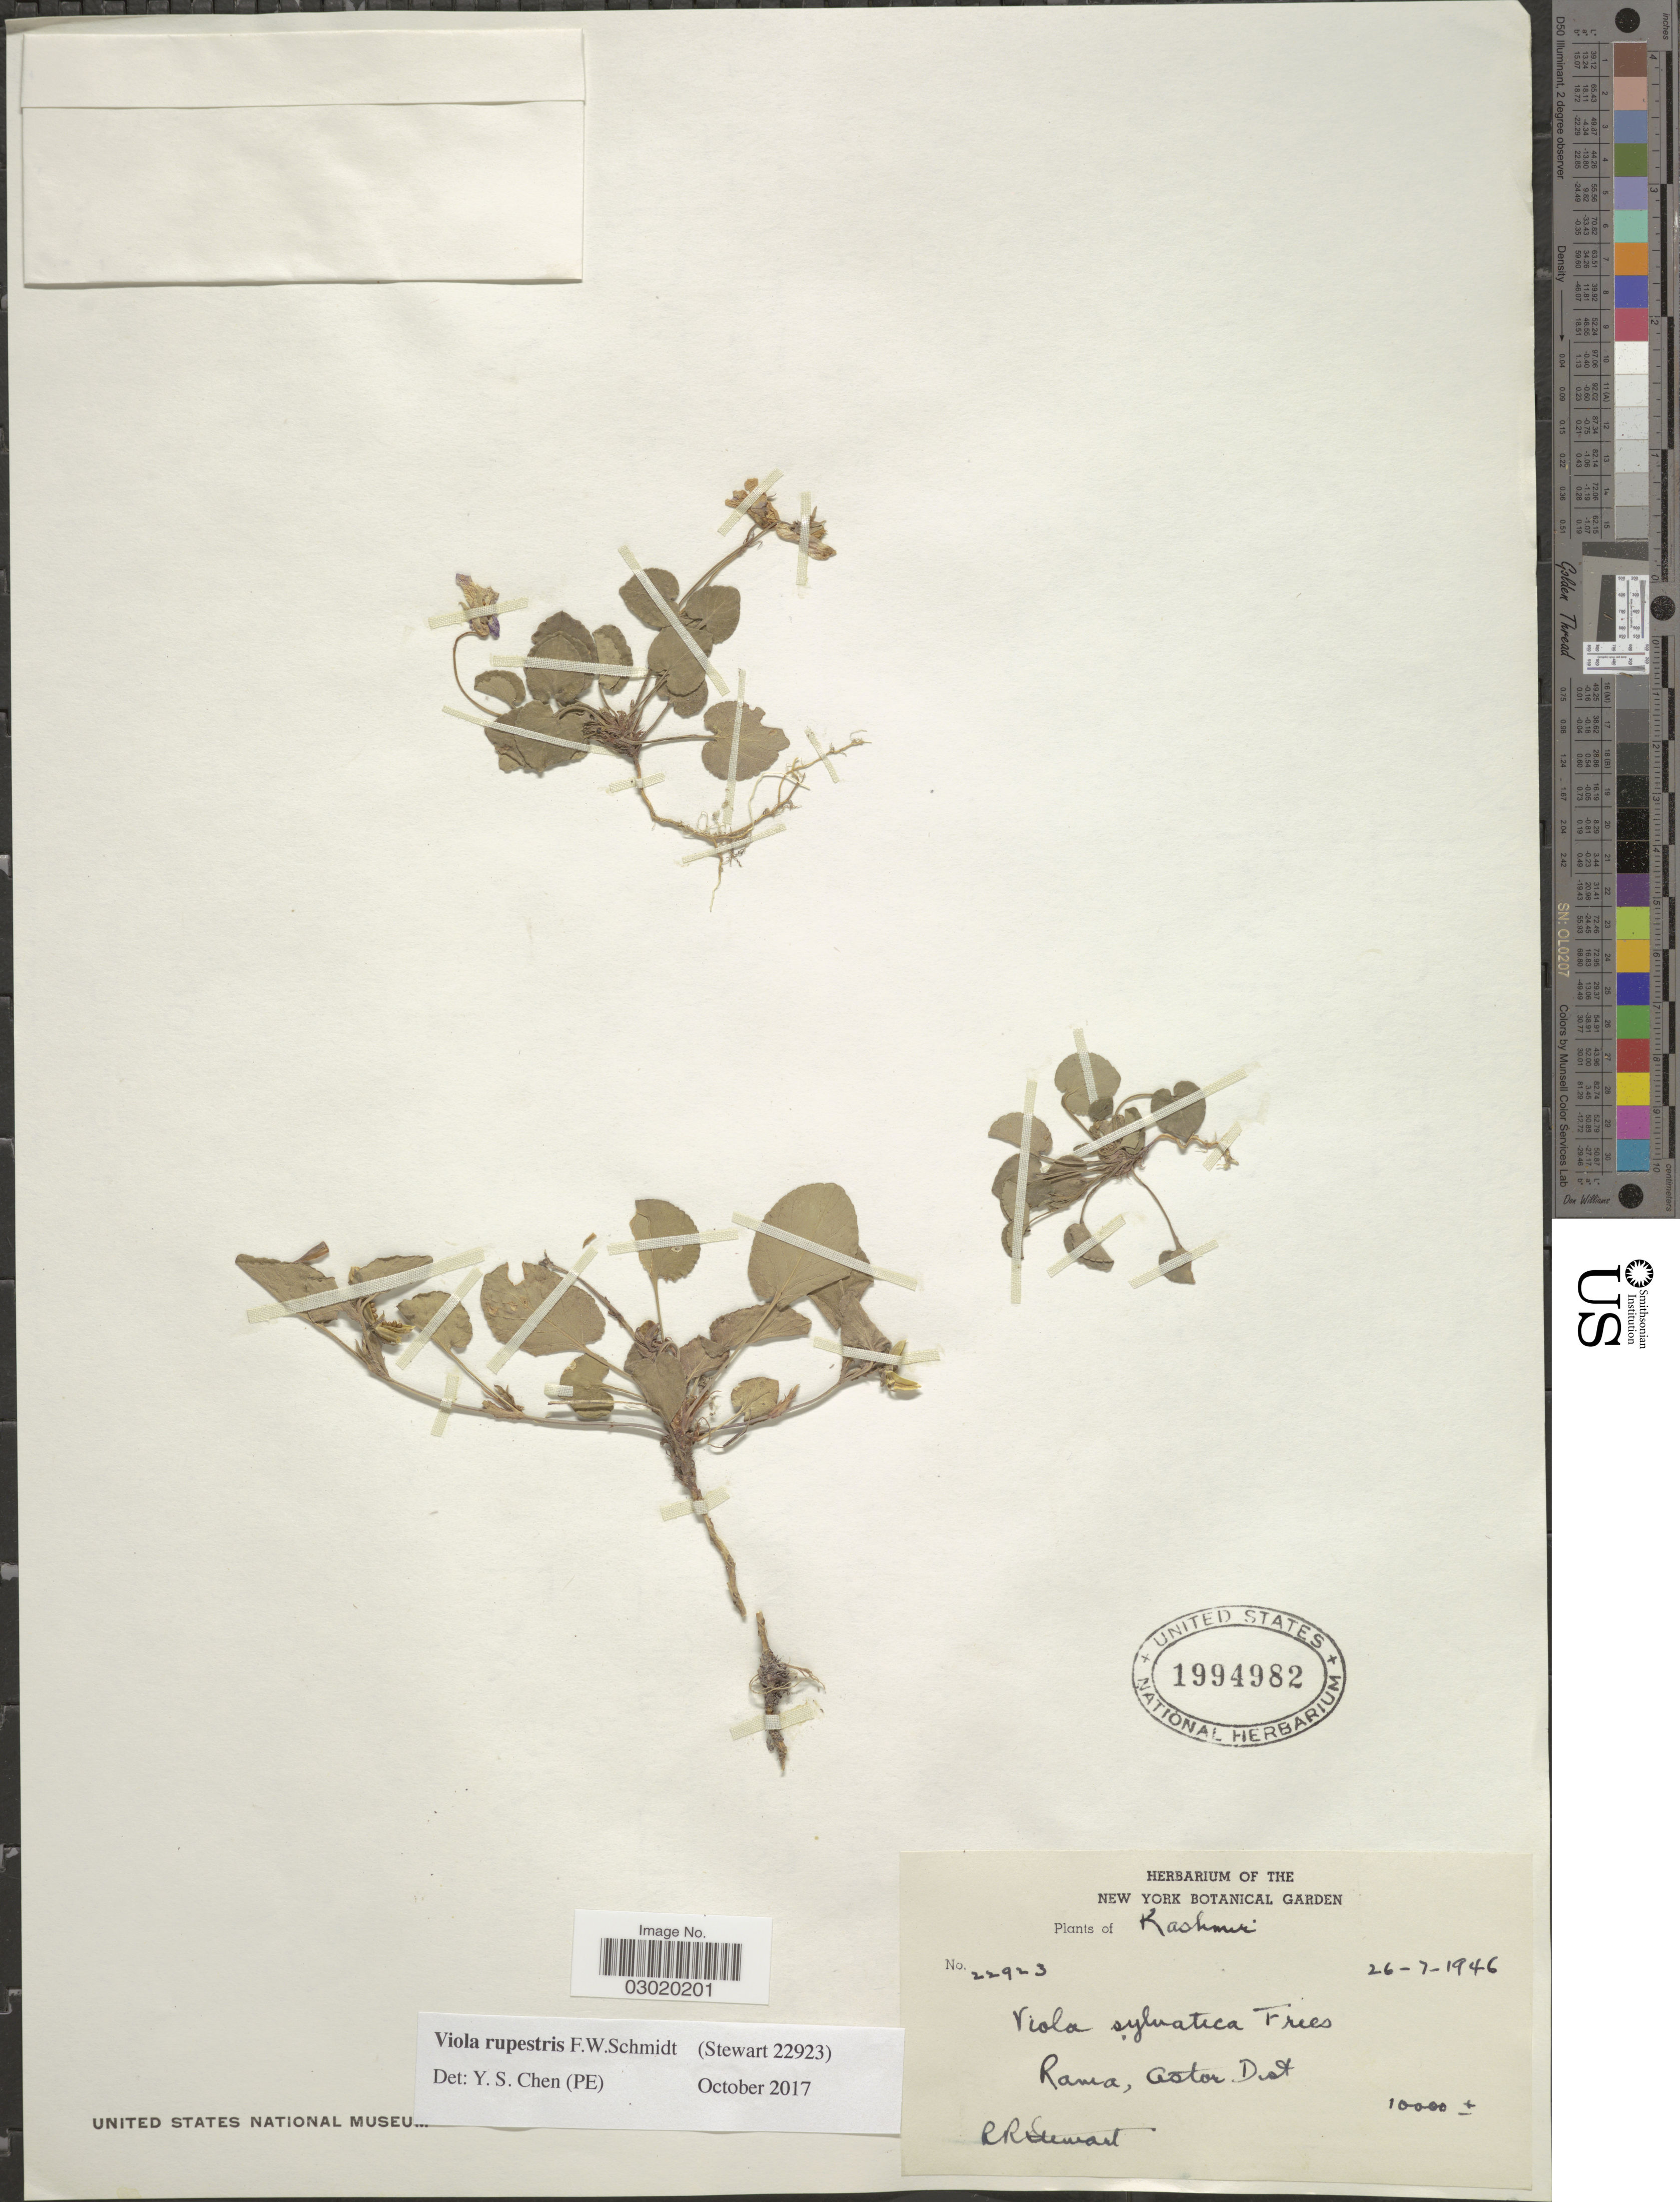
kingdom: Plantae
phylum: Tracheophyta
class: Magnoliopsida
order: Malpighiales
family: Violaceae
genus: Viola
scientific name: Viola rupestris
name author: F.W. Schmidt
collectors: R. Steward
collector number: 22923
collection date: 1946-07-26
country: India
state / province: Jammu and Kashmir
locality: Rama, Astor Dist.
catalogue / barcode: US 1994982